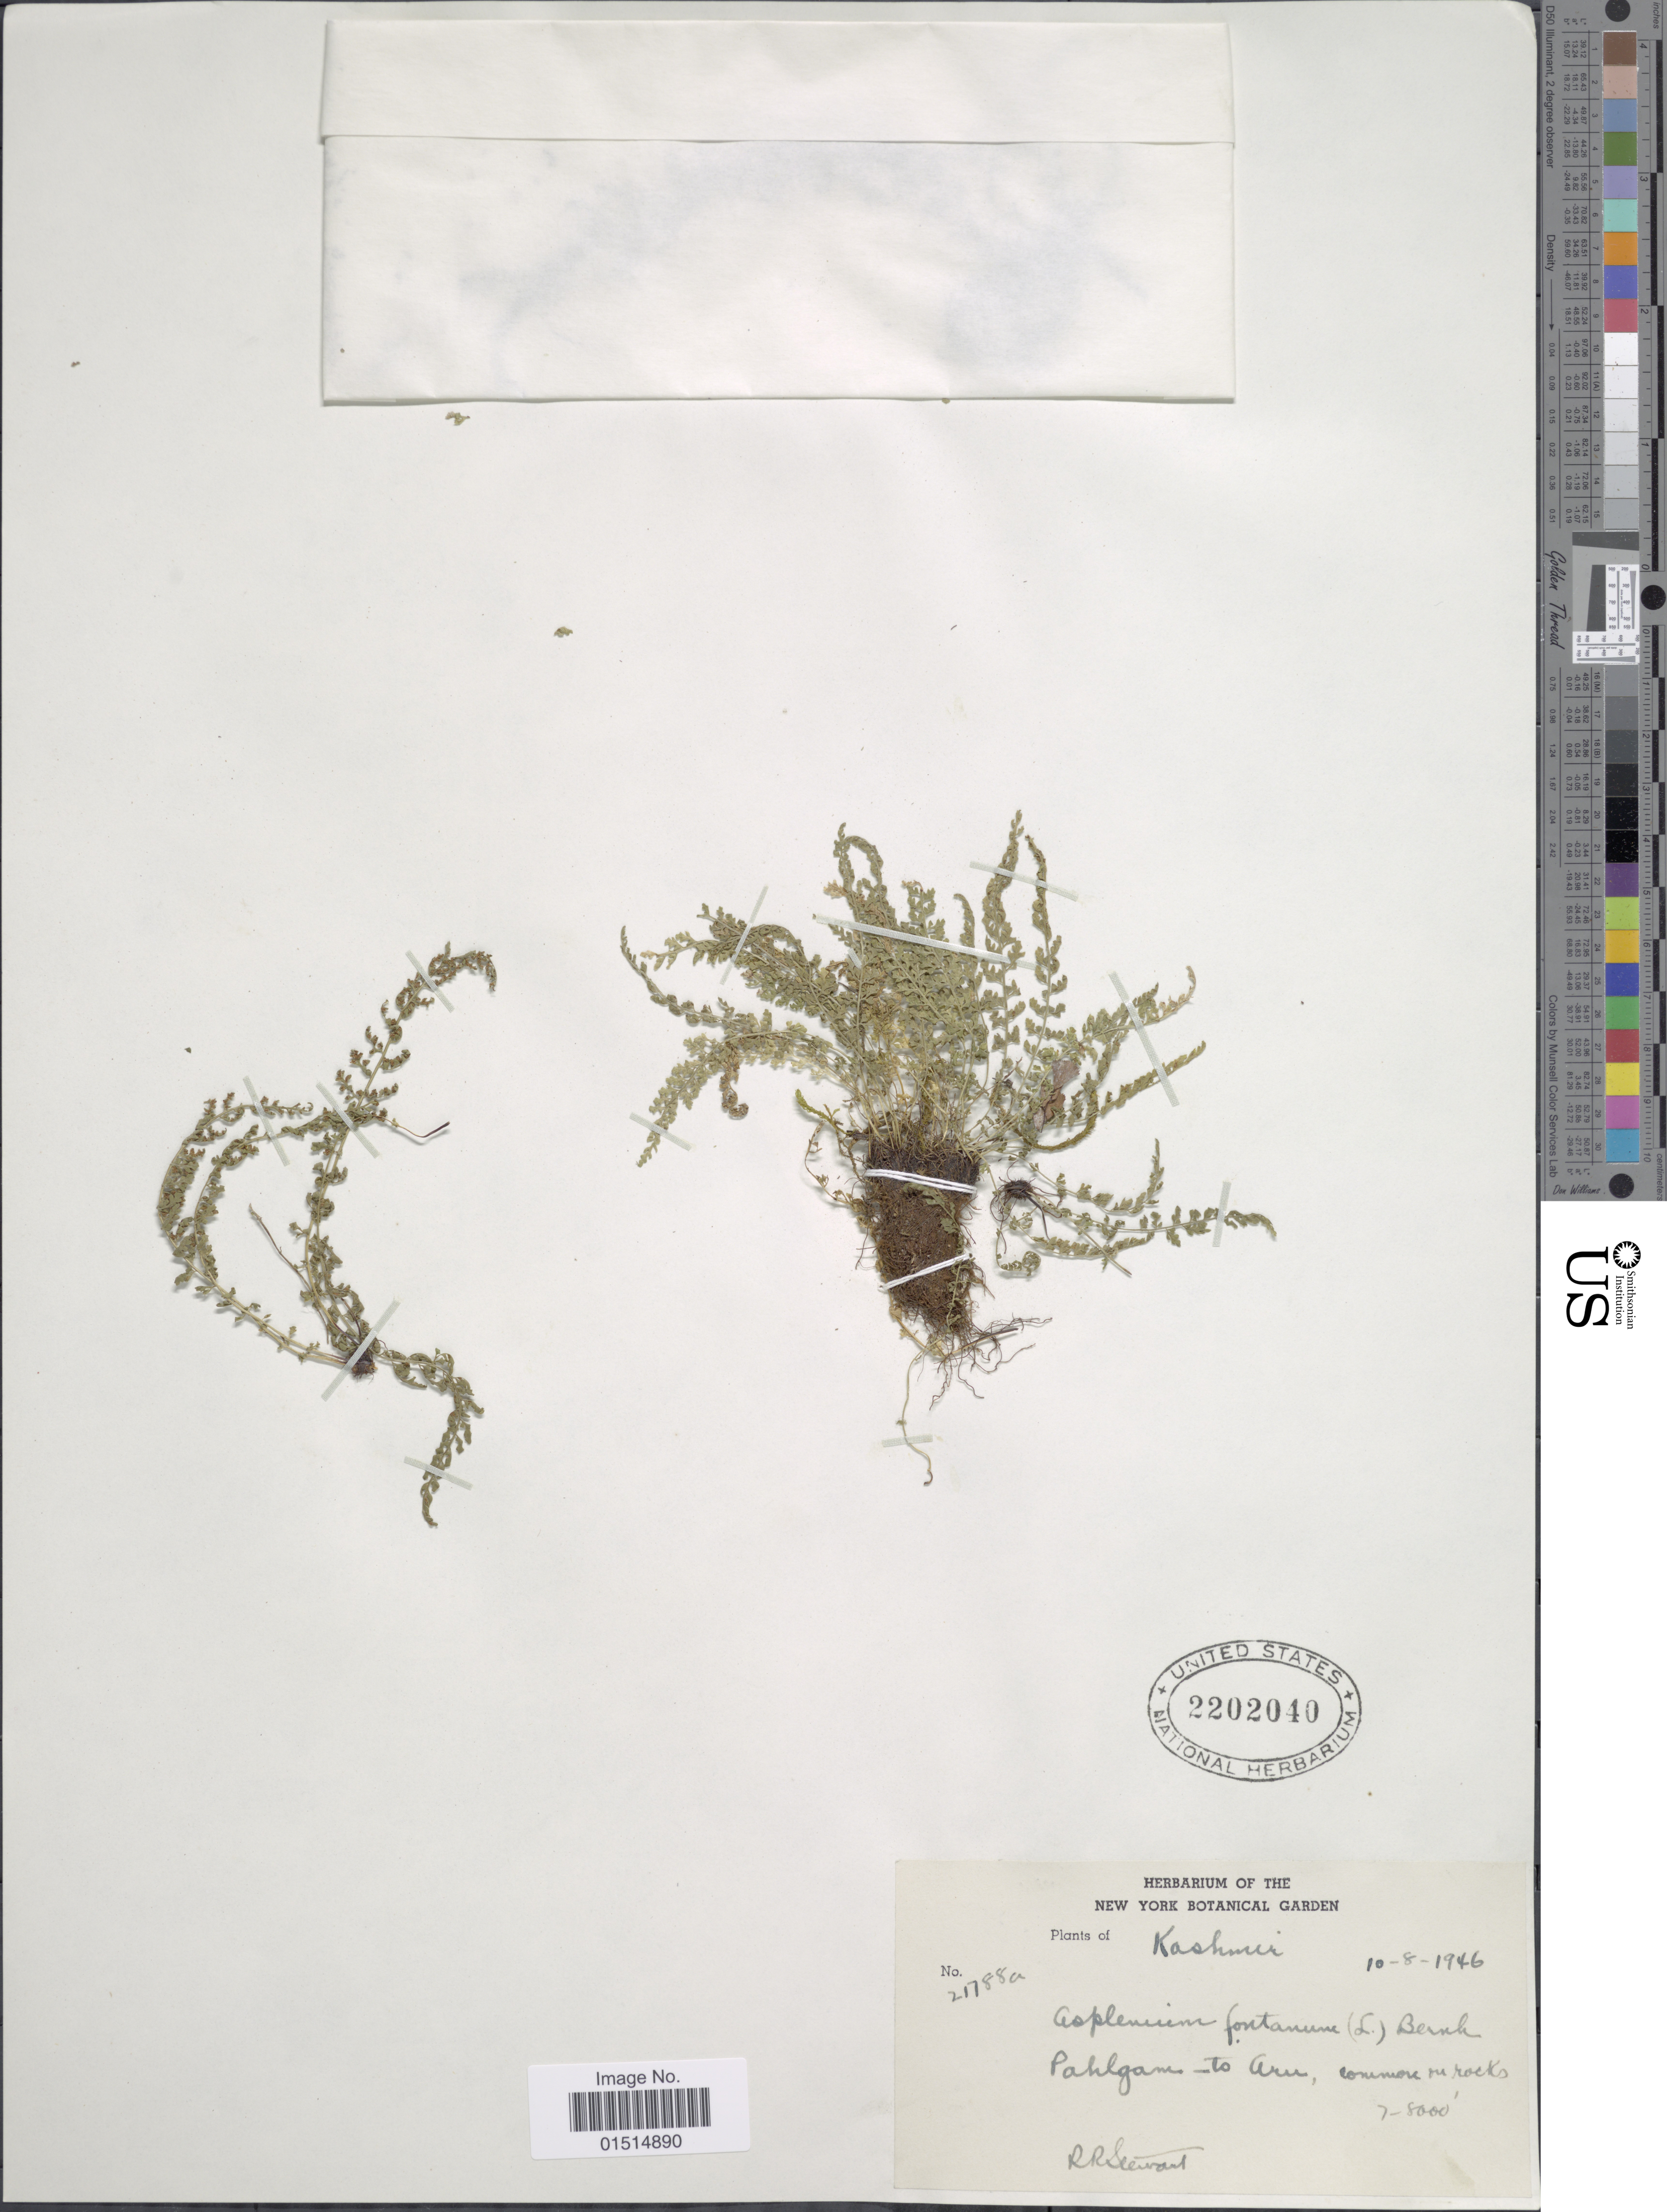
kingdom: Plantae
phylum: Tracheophyta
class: Polypodiopsida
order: Polypodiales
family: Aspleniaceae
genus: Asplenium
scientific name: Asplenium fontanum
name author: (L.) Bernh.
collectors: R. R. Stewart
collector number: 21788a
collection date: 1946-08-10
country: India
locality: Kashmir, Pahlgam to Aru, common on rocks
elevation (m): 2134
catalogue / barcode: US 2202040